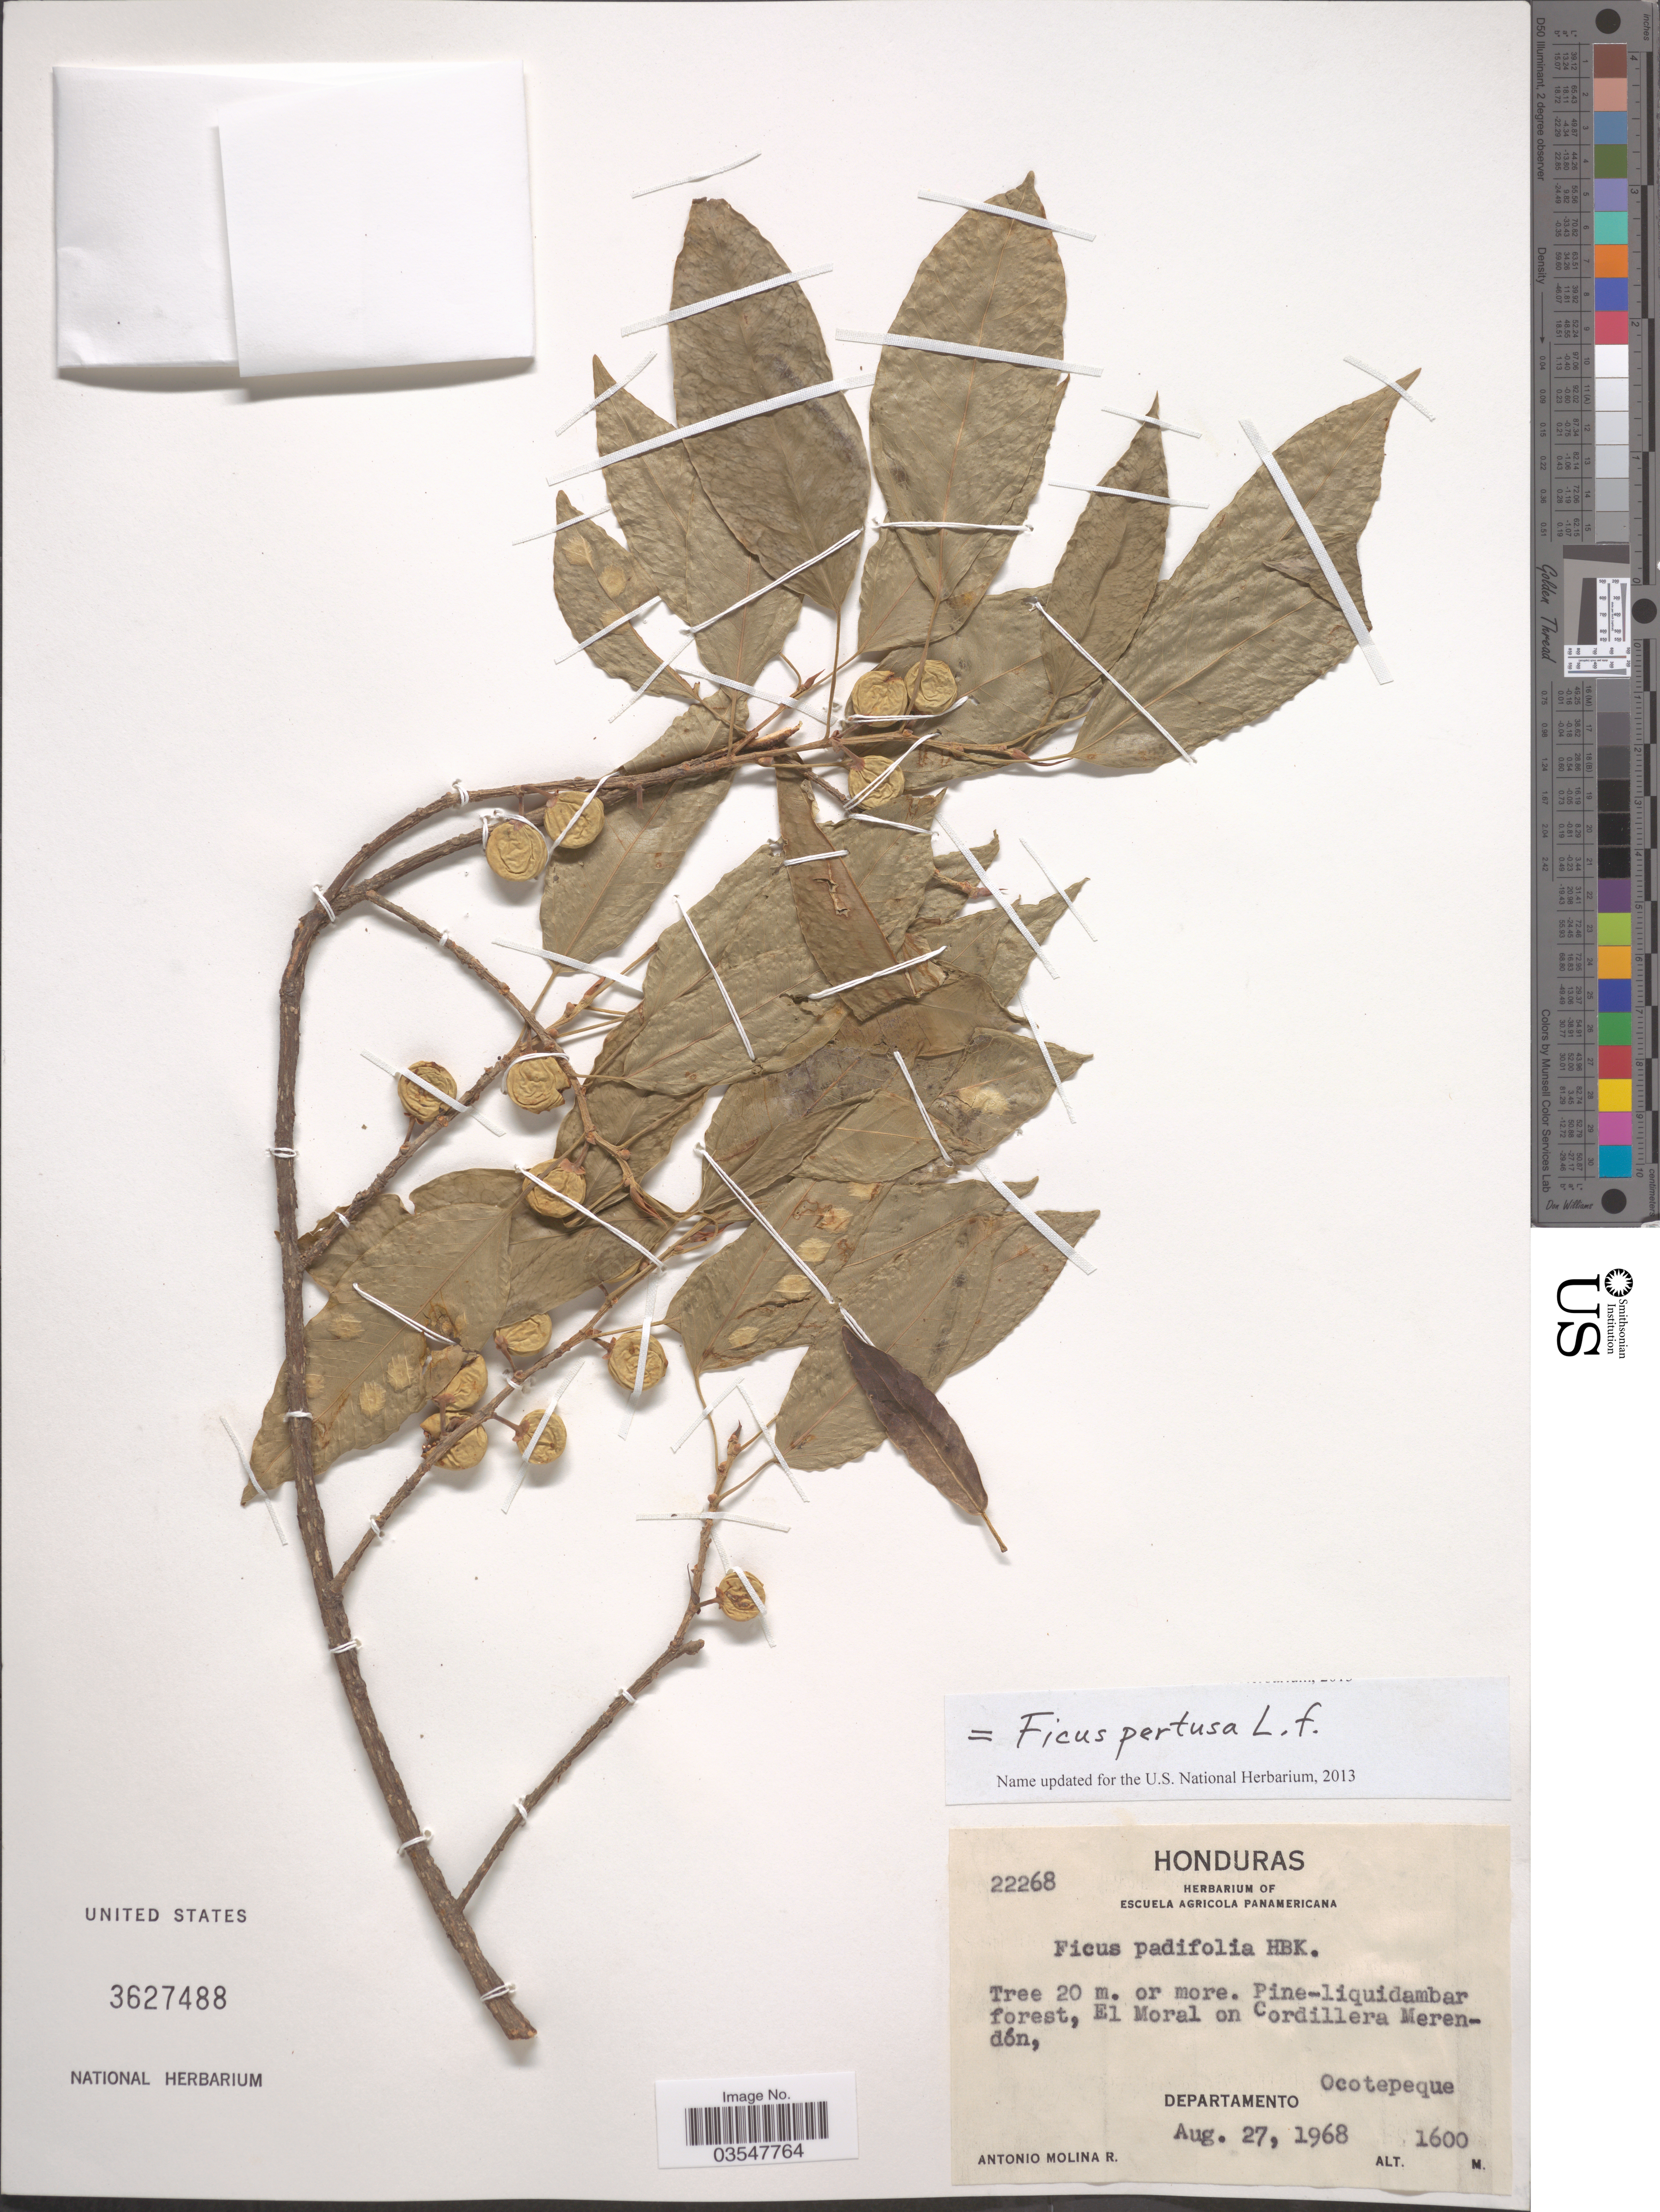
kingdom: Plantae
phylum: Tracheophyta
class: Magnoliopsida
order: Rosales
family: Moraceae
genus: Ficus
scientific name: Ficus pertusa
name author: L. f.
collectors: A. Molina R.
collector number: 22268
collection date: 1968-08-27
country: Honduras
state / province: Ocotepeque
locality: El Moral on Cordillera Merendón, Departamento Ocotepeque.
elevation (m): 1600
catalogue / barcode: US 3627488